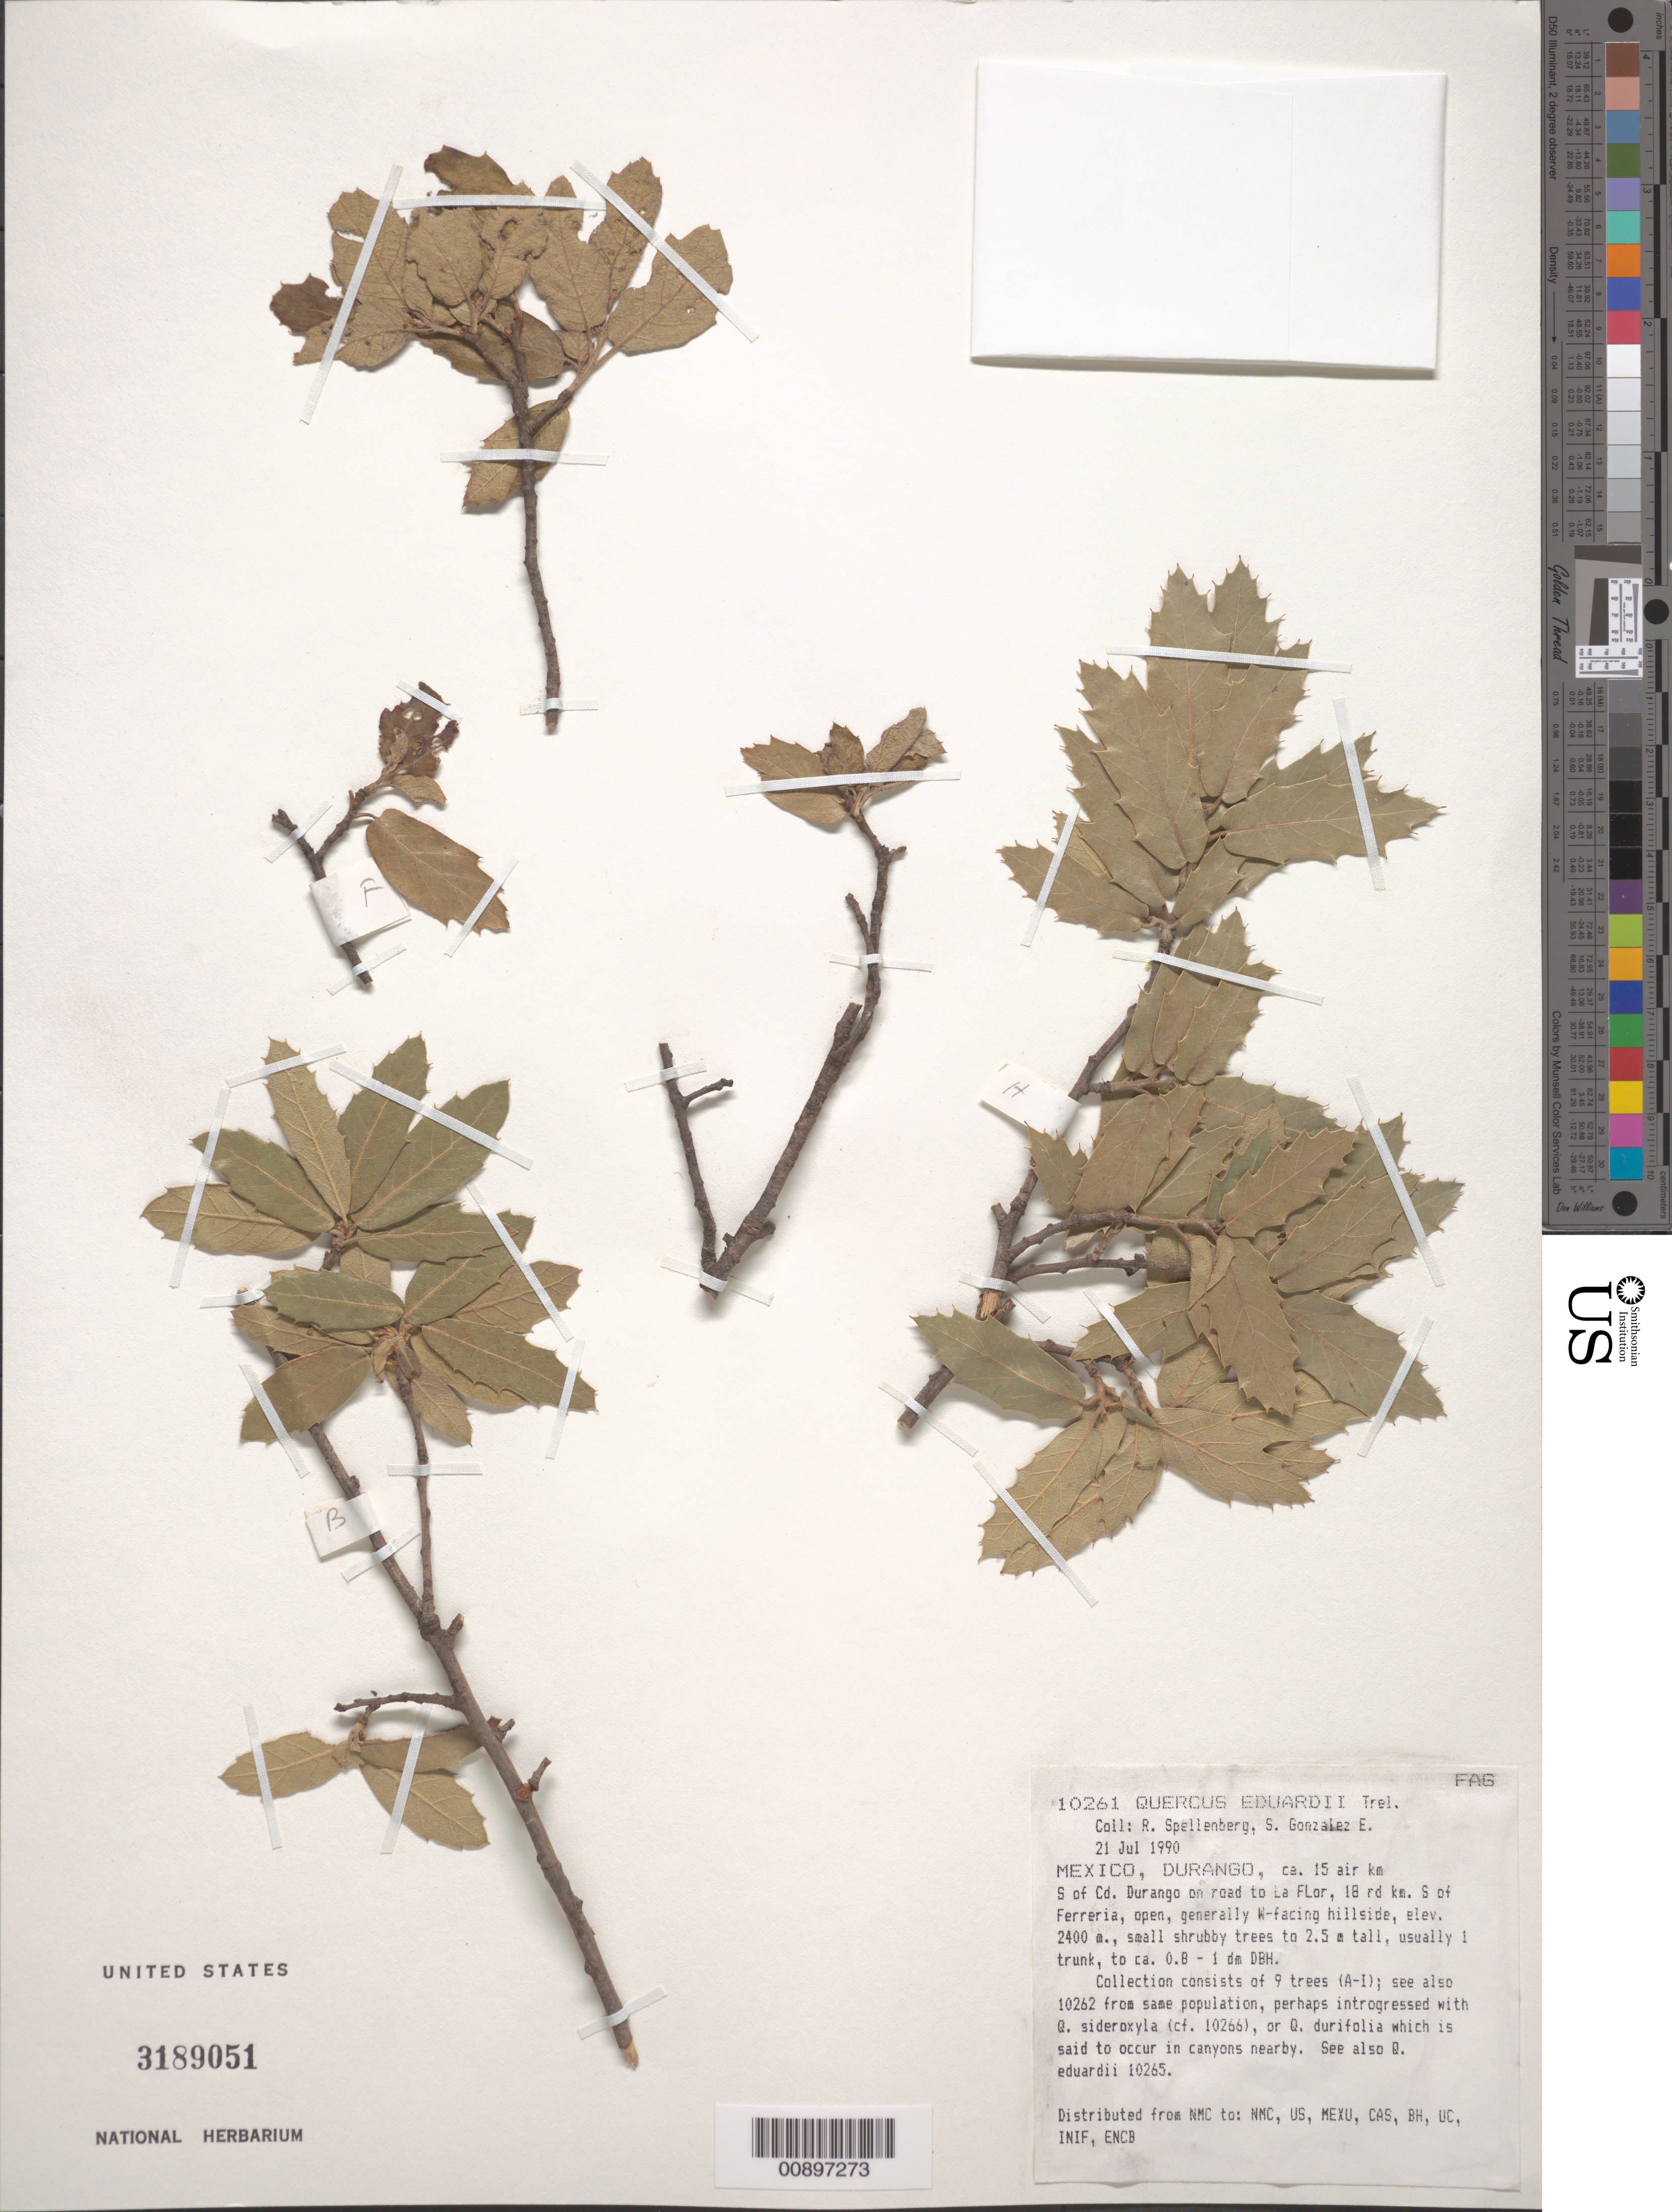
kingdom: Plantae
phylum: Tracheophyta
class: Magnoliopsida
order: Fagales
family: Fagaceae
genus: Quercus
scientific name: Quercus eduardii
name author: Trel.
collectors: R. W. Spellenberg & M. S. González-Elizondo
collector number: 10261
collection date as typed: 21 Jul 1990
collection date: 1990-07-21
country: Mexico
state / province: Durango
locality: ca. 15 air km. S of Cd. Durango on road to La Flor, 18 rd. km. S of Ferreria.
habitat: Open, generally W-facing hillside.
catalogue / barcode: US 3189051